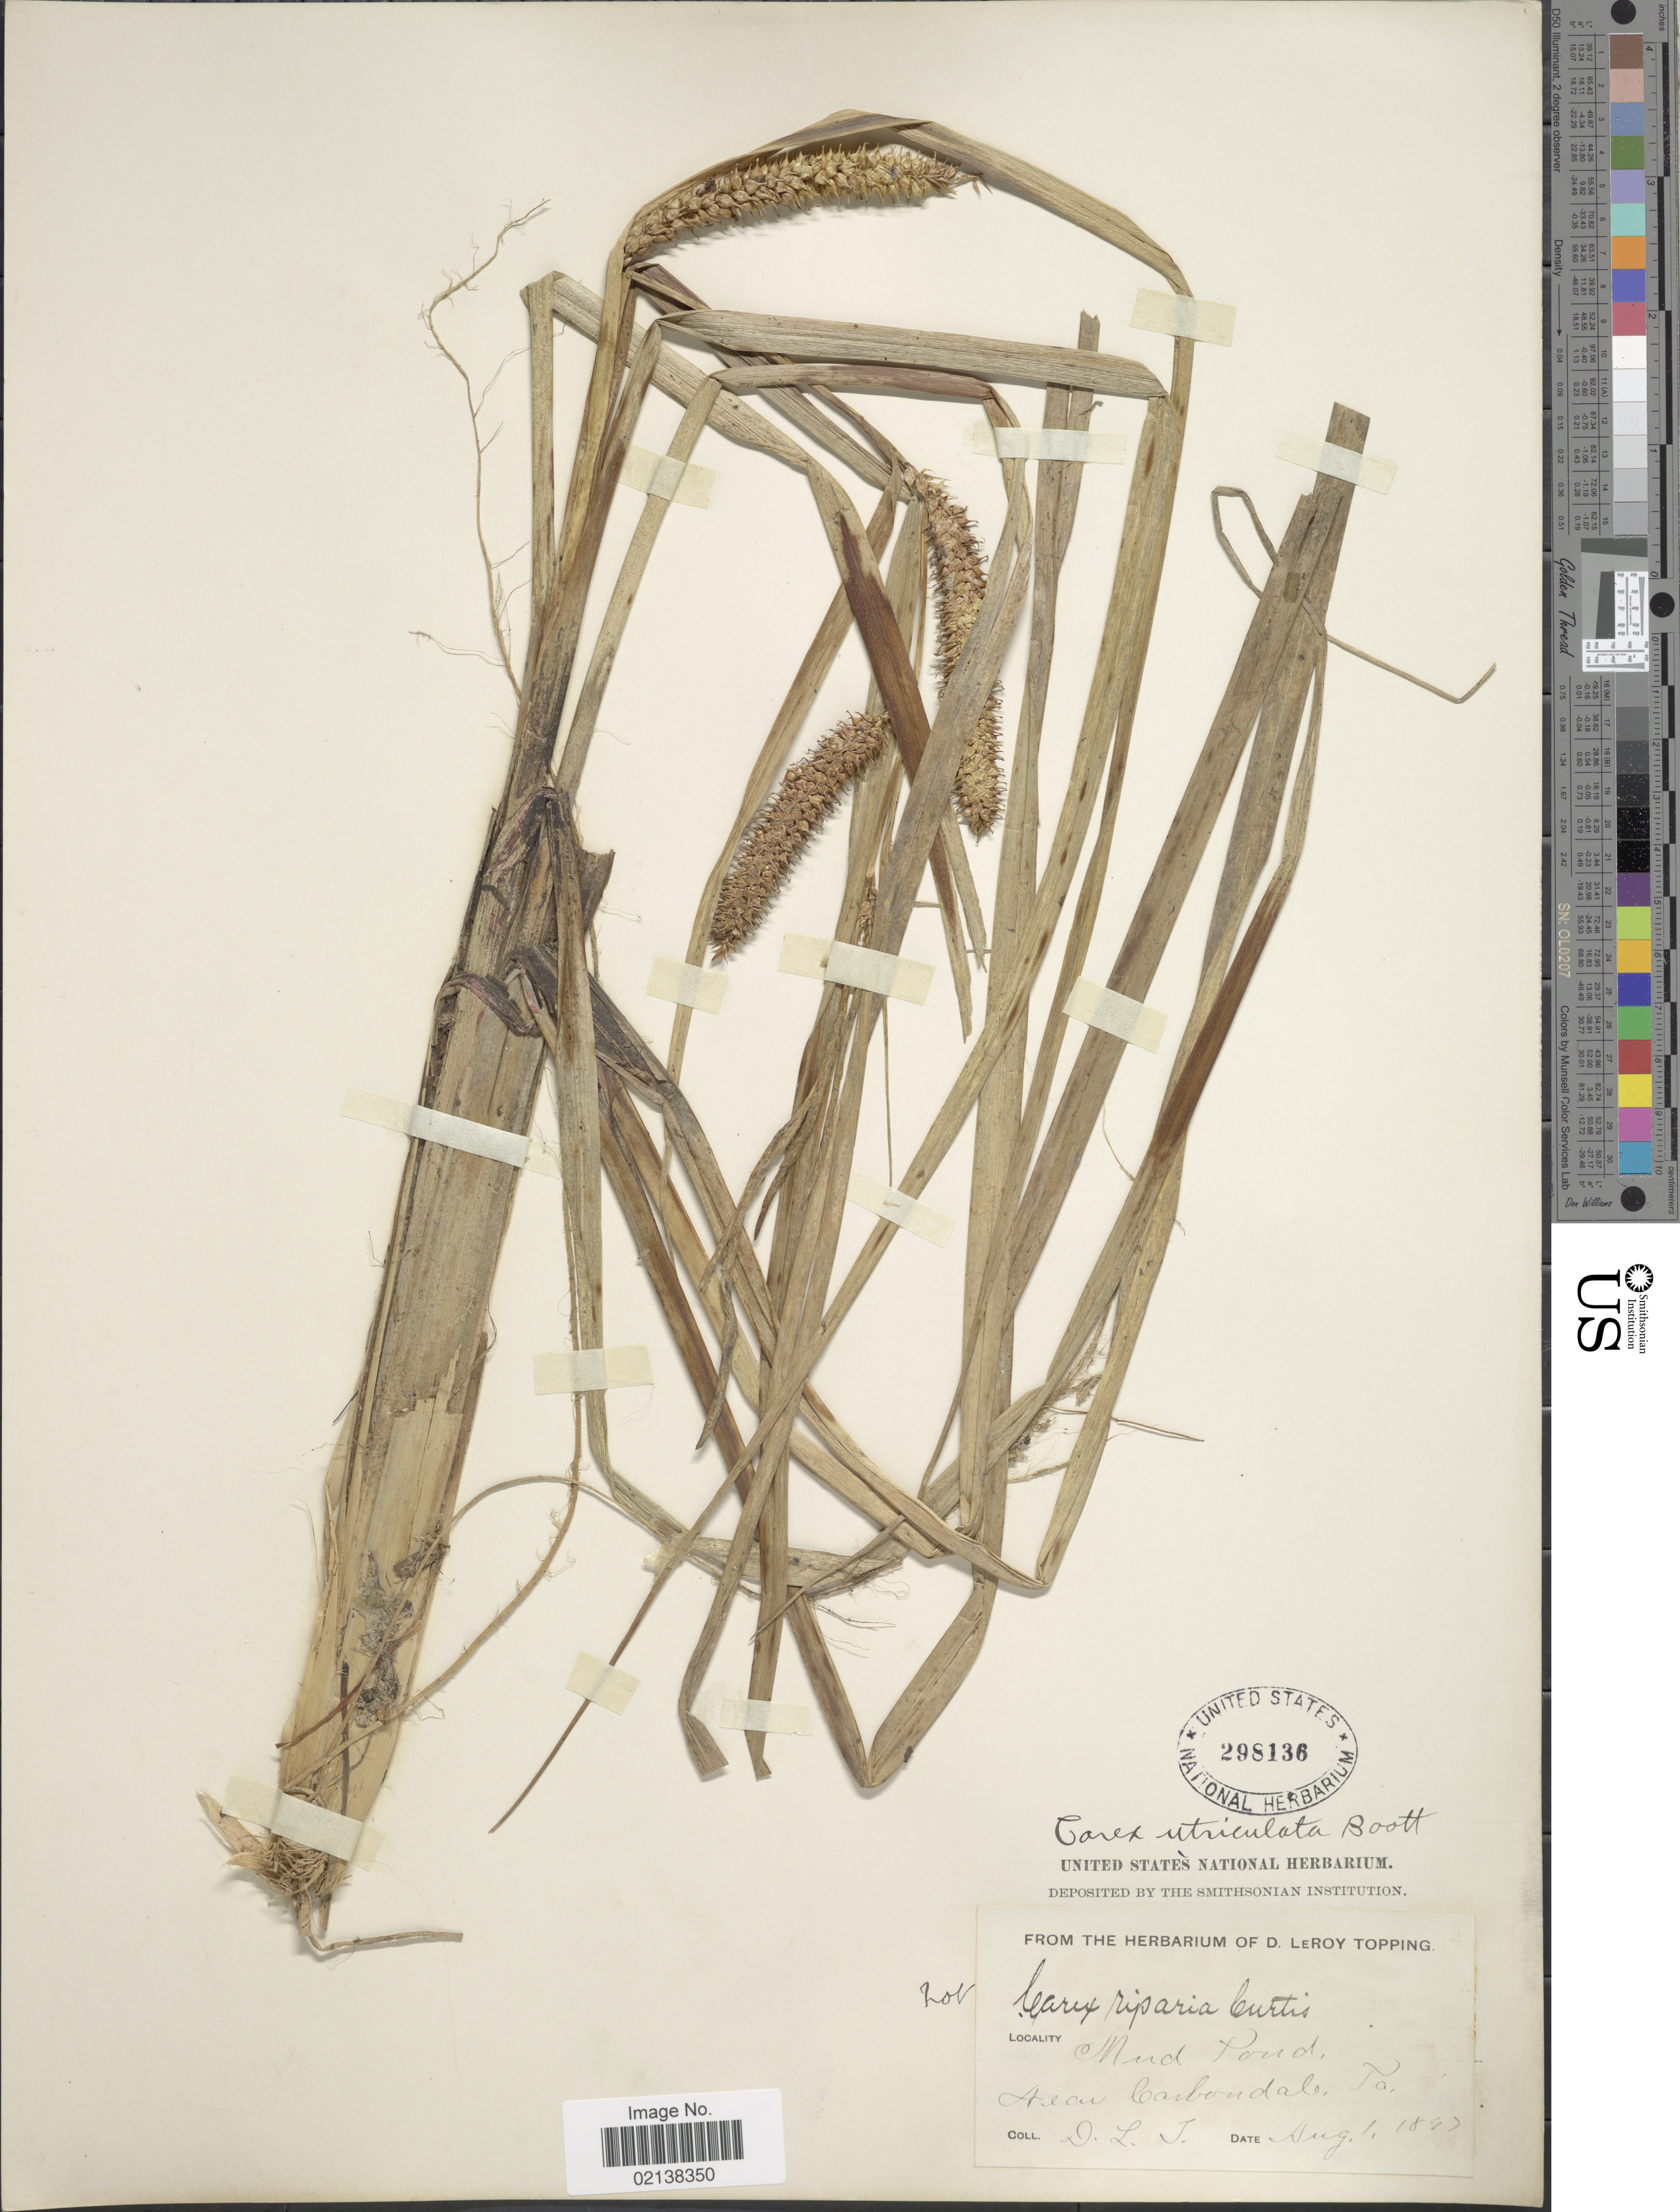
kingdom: Plantae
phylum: Tracheophyta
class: Liliopsida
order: Poales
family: Cyperaceae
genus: Carex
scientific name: Carex utriculata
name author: Boott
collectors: D. L. Topping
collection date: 1897-08-01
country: United States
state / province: Pennsylvania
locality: Mud Pond, near Carbondale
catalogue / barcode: US 298136